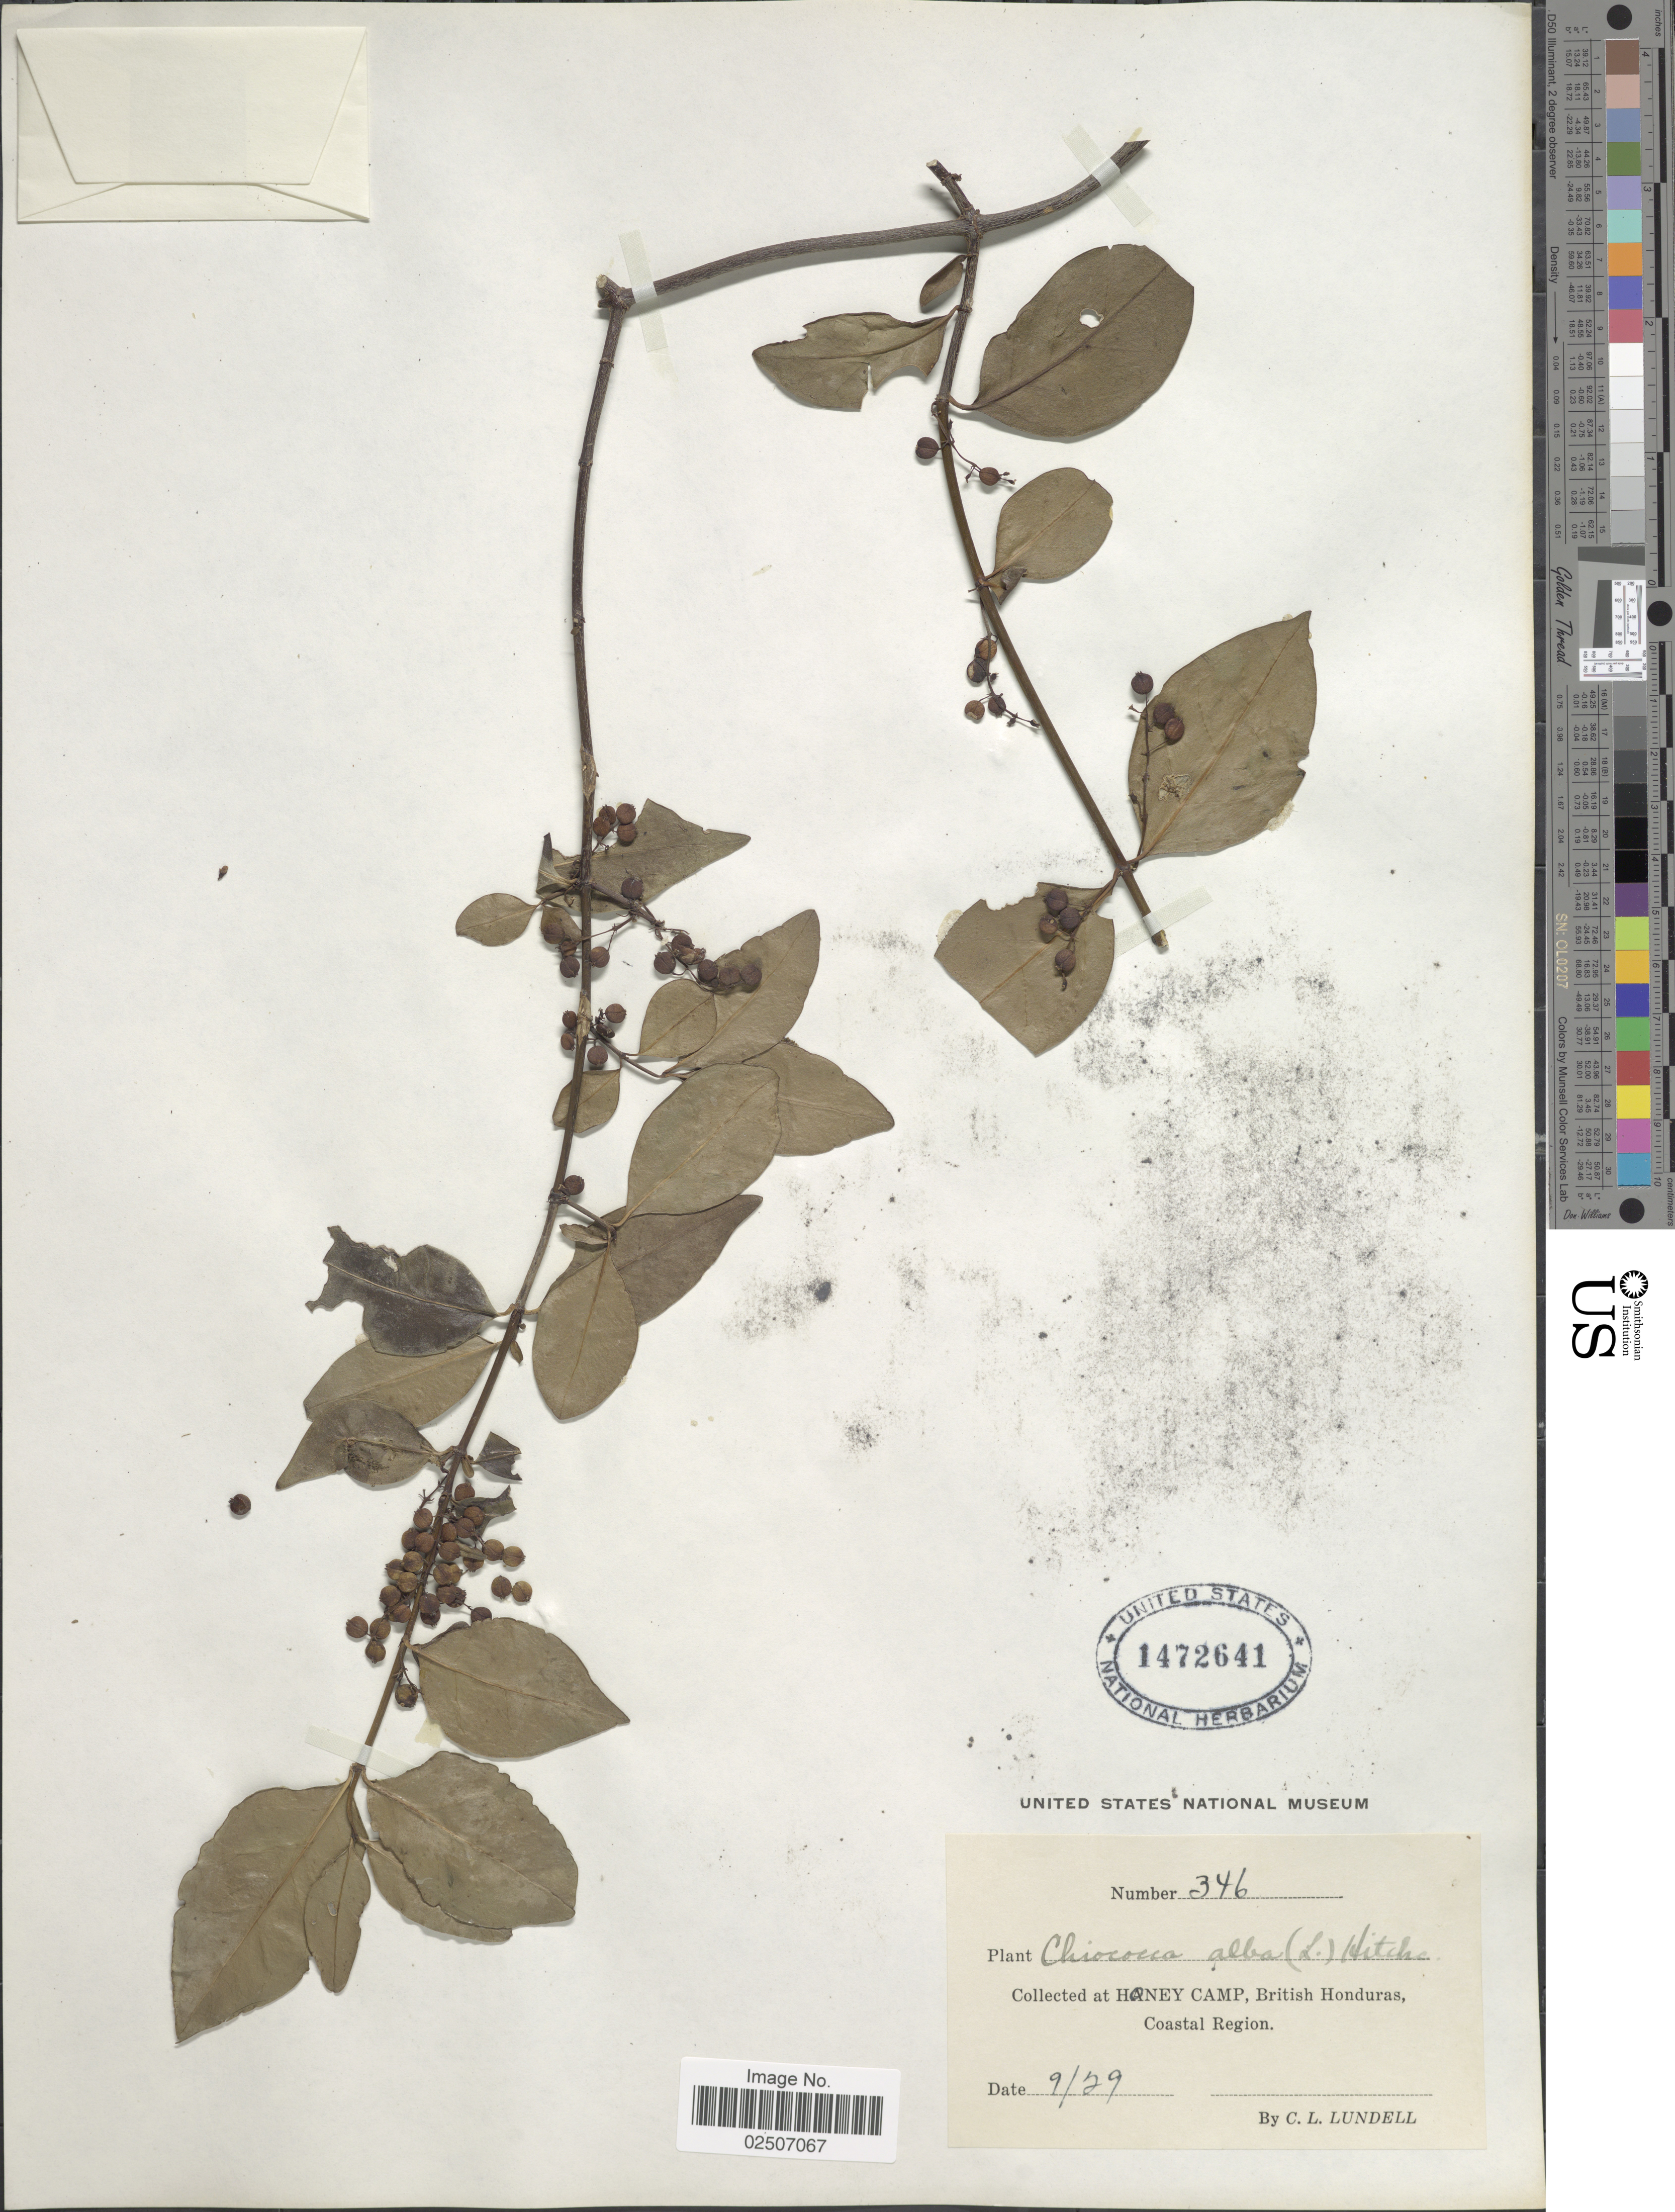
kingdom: Plantae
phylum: Tracheophyta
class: Magnoliopsida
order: Gentianales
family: Rubiaceae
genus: Chiococca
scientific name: Chiococca alba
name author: (L.) Hitchc.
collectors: C. L. Lundell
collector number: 346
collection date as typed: Transcribed d/m/y: /9/29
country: Belize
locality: Honey Camp, British Honduras, Coastal Region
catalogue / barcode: US 1472641